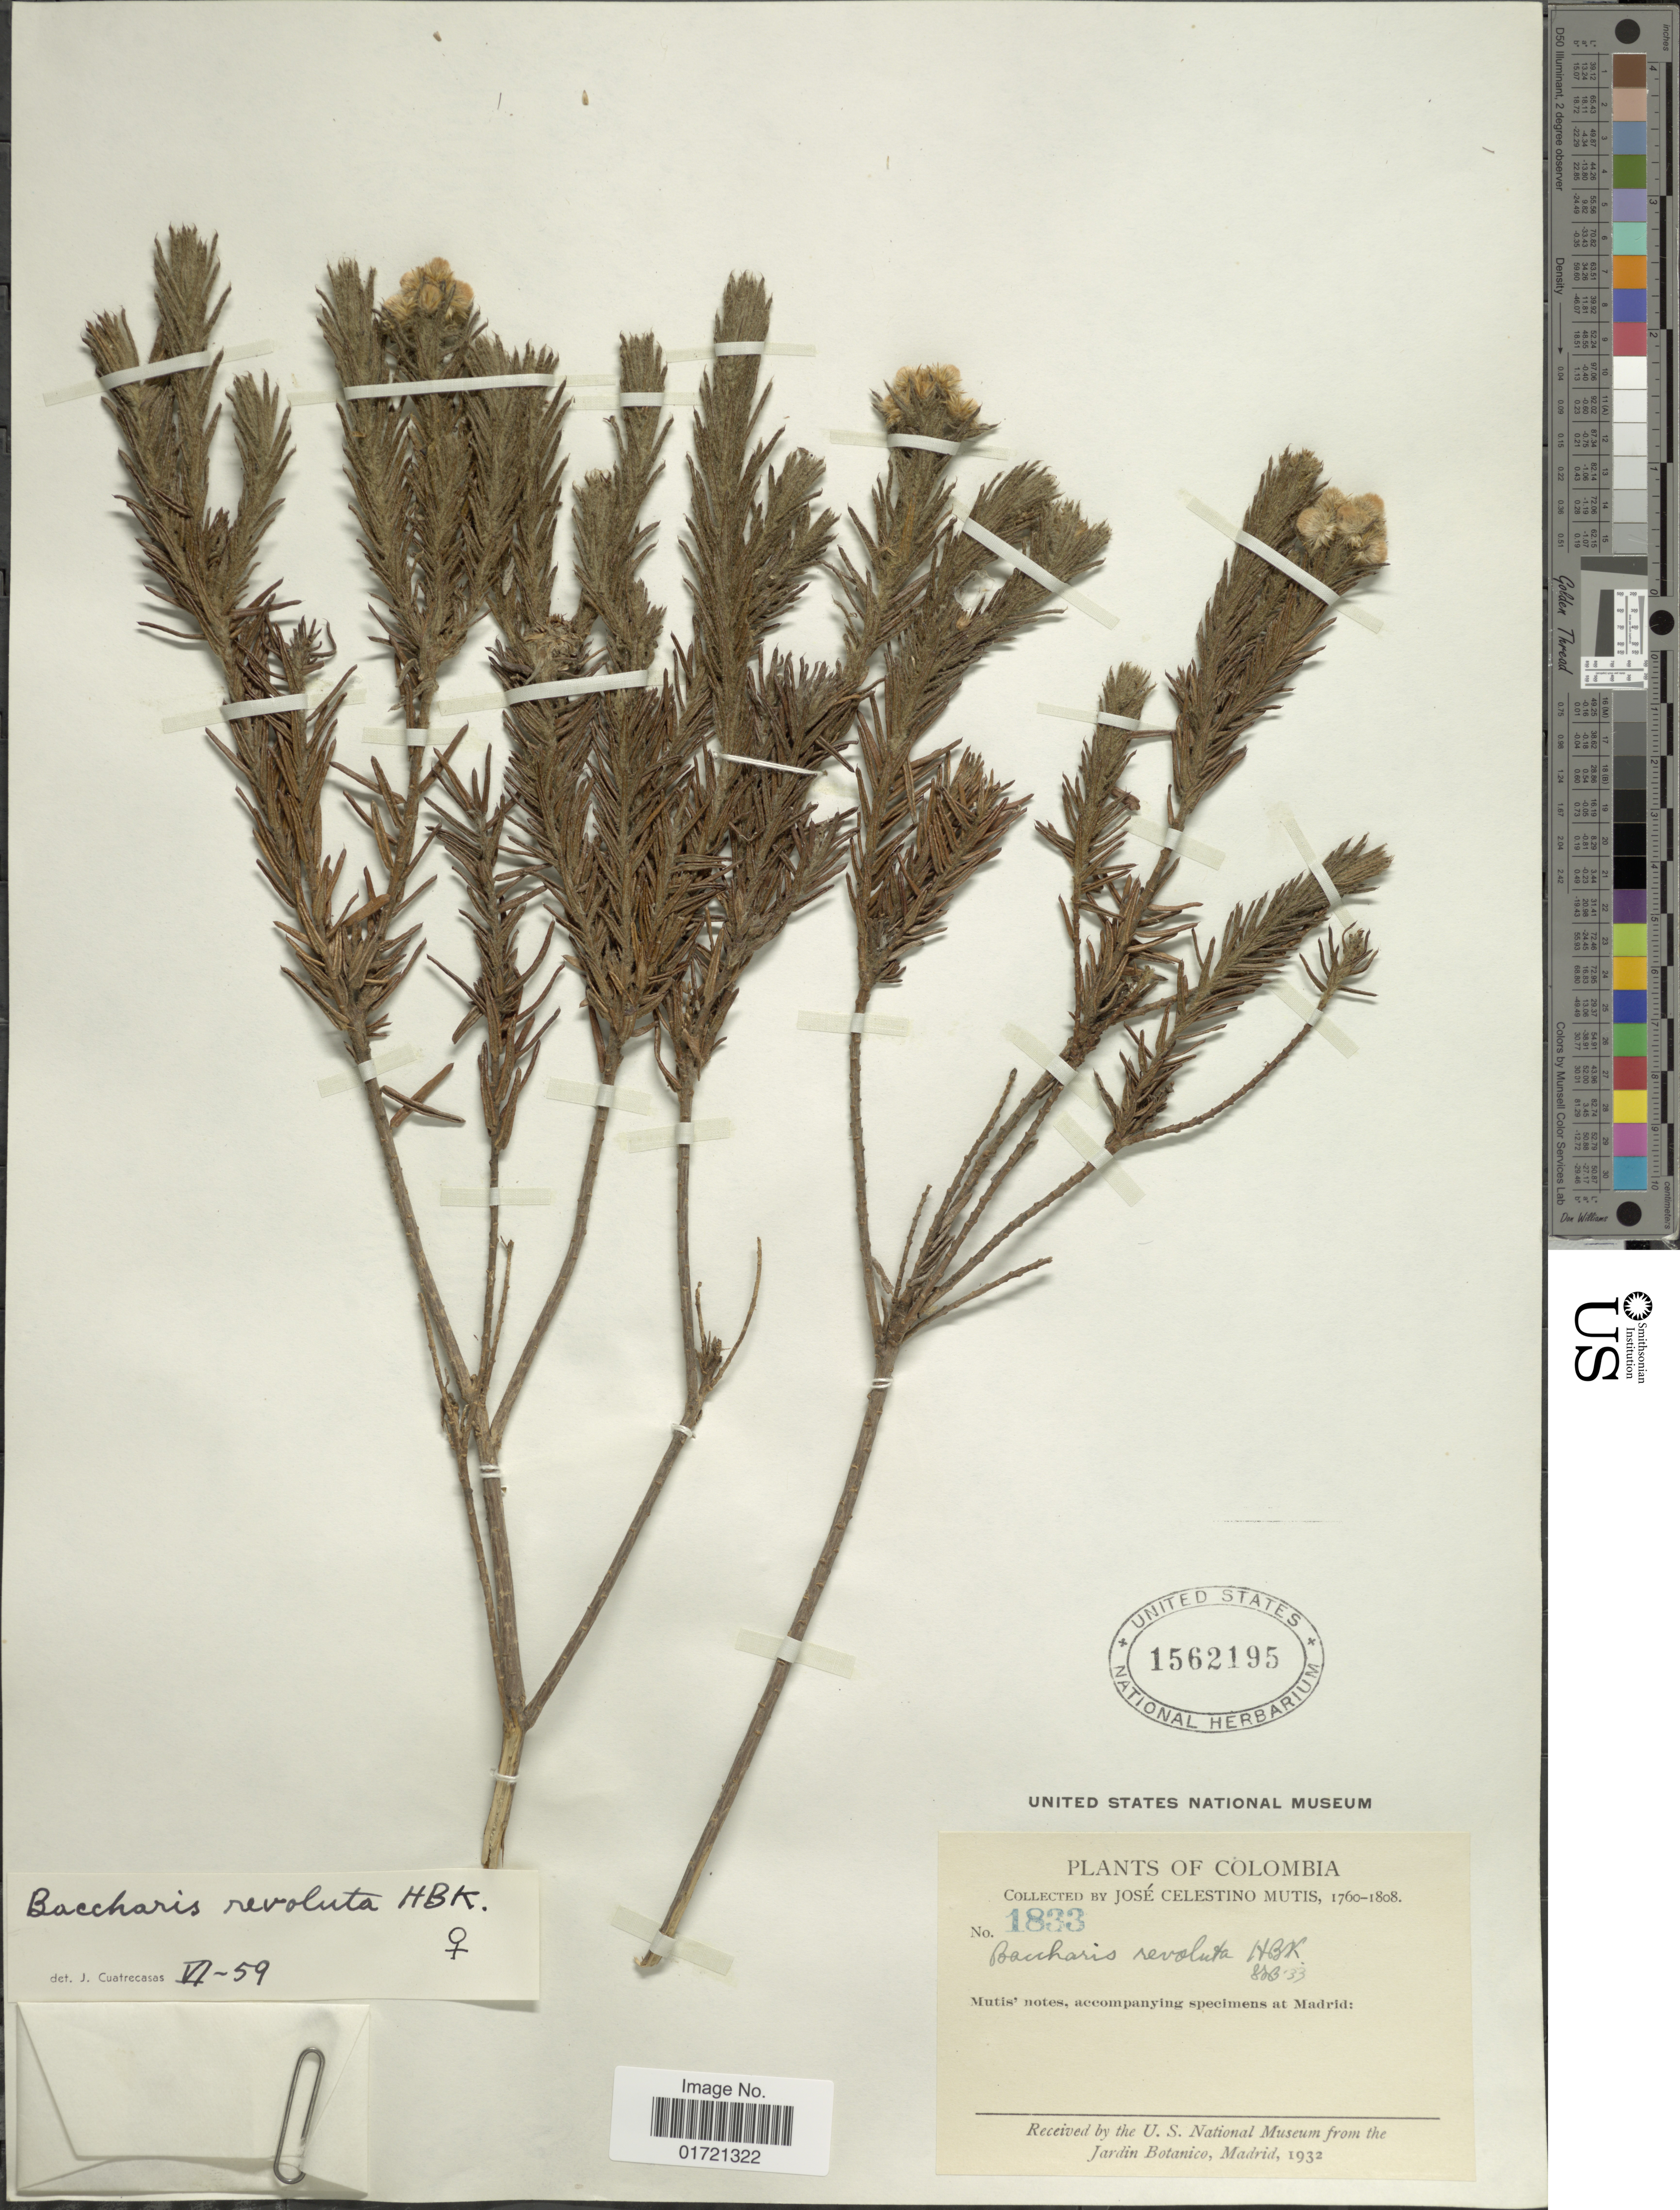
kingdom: Plantae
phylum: Tracheophyta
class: Magnoliopsida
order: Asterales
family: Asteraceae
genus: Baccharis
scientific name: Baccharis revoluta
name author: Kunth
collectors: J. C. B. Mutis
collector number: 1833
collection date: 1760/1808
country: Colombia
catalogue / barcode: US 1562195